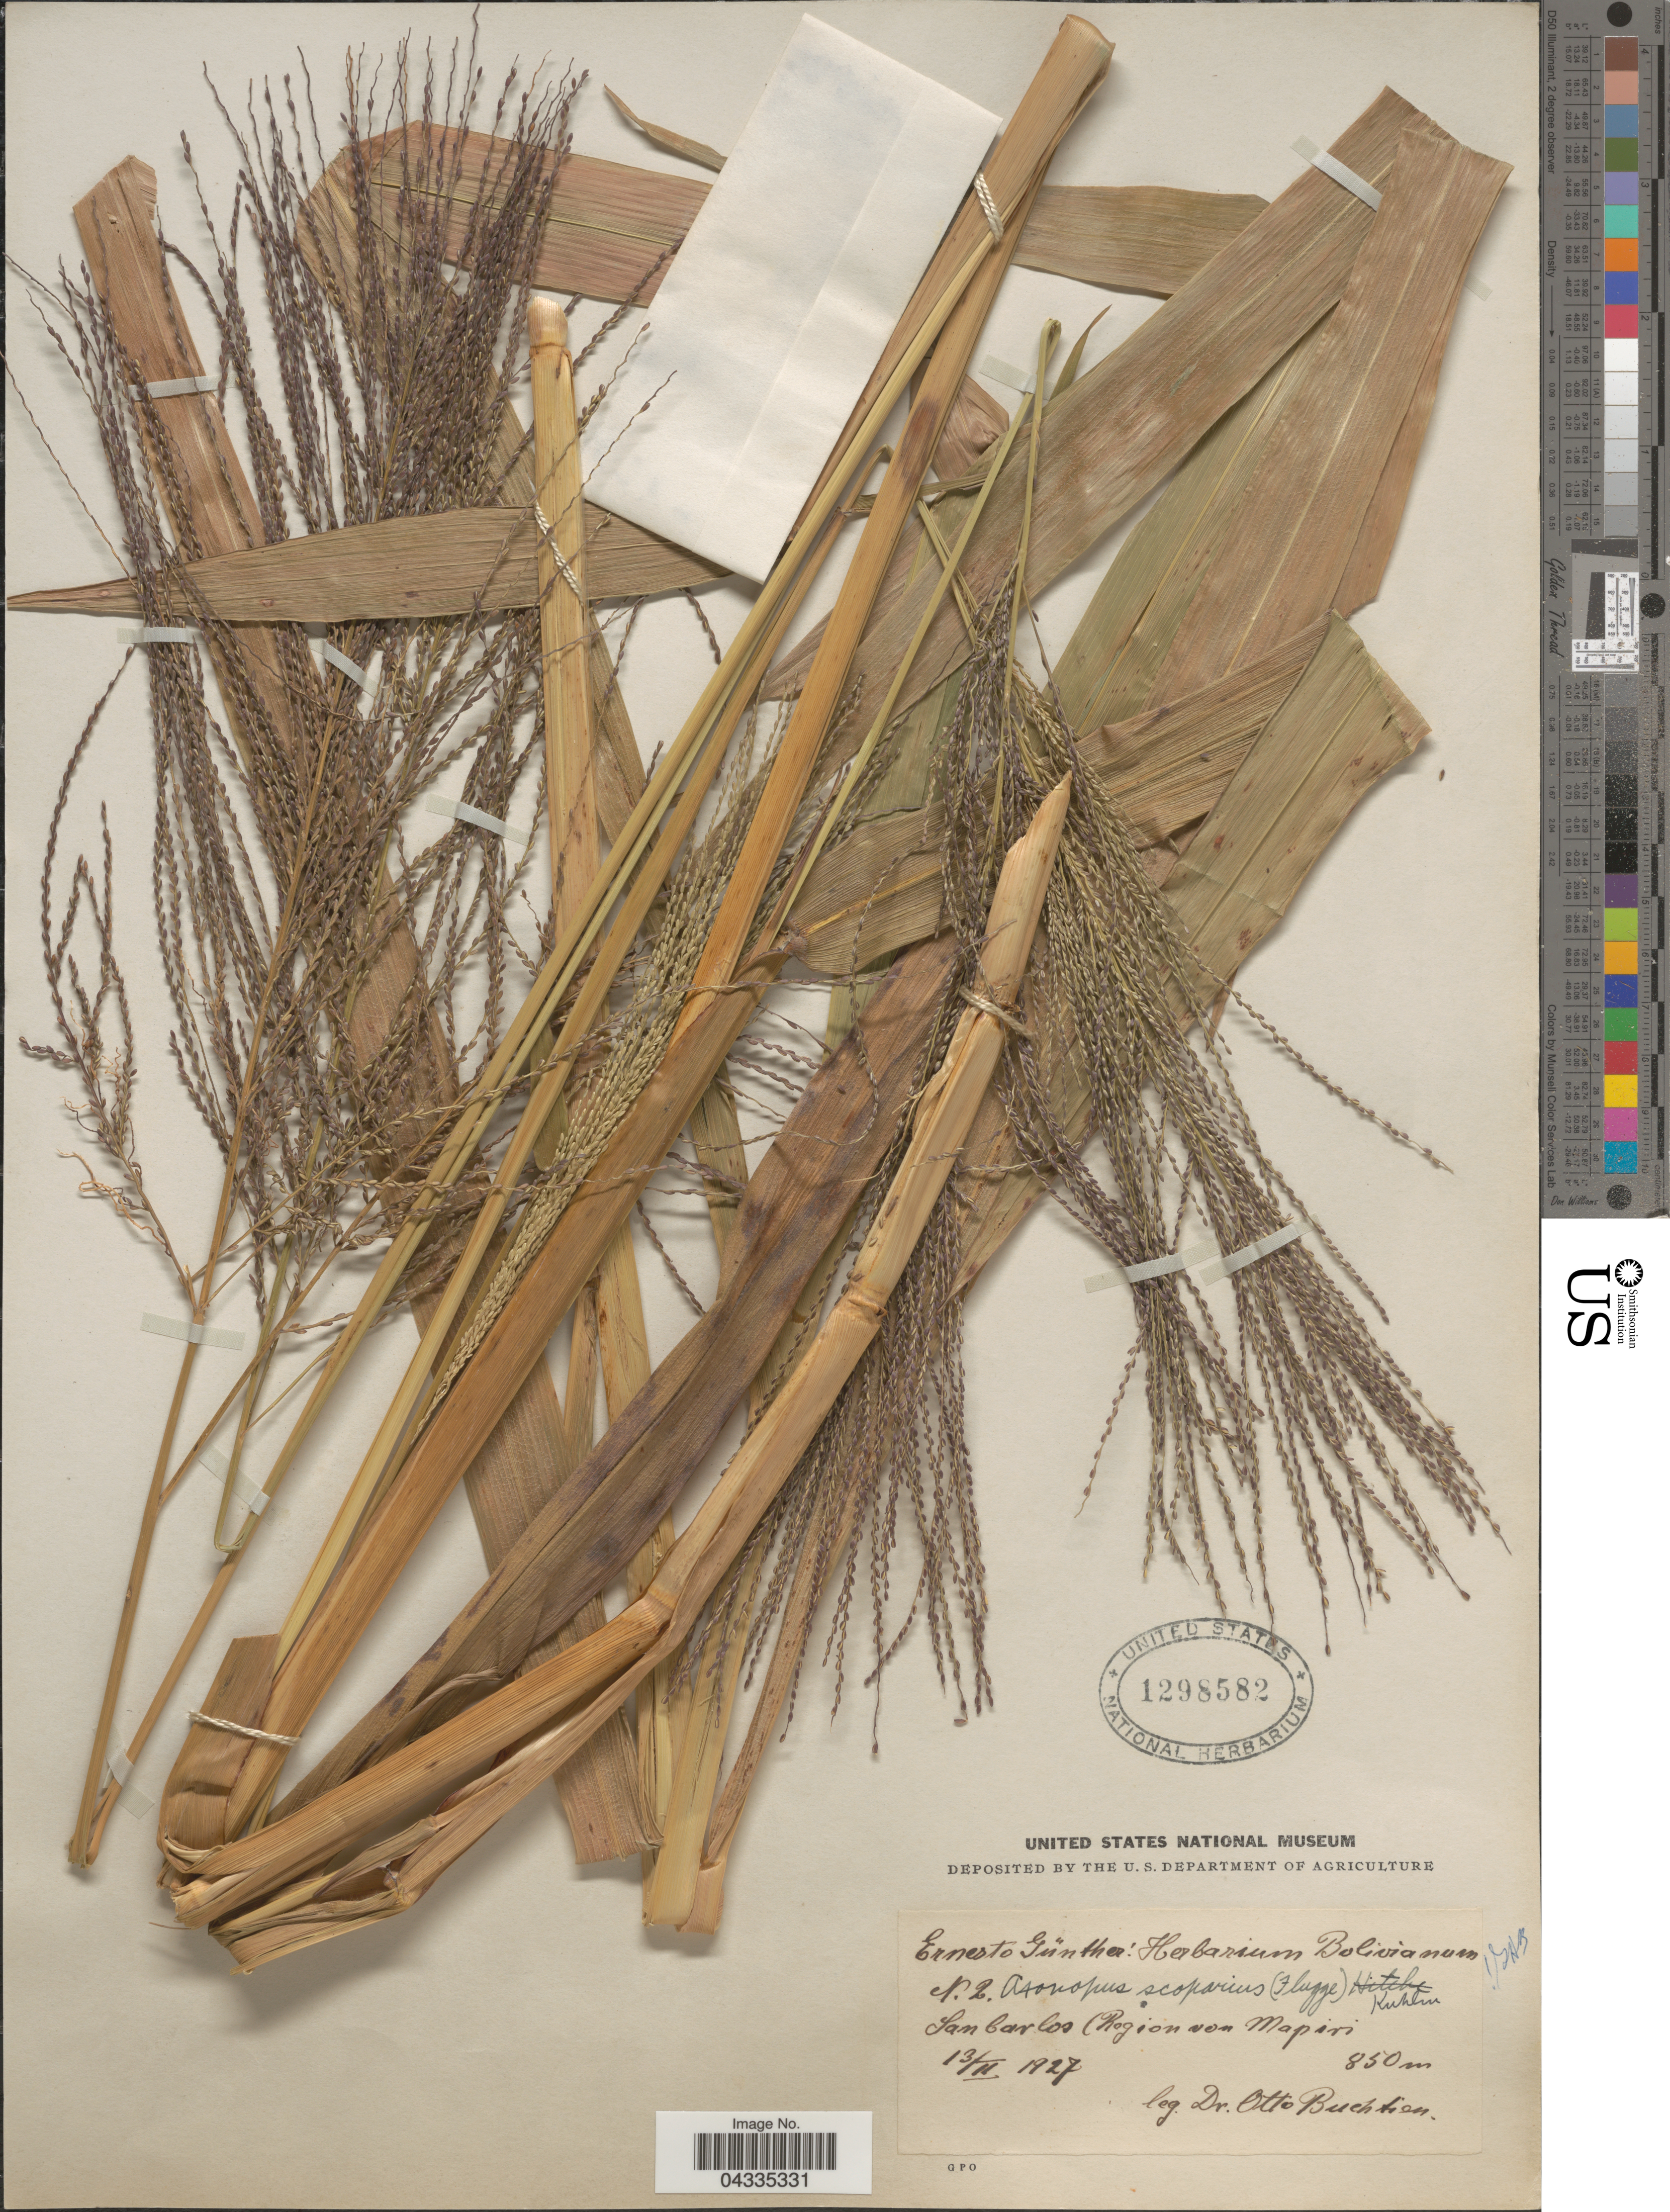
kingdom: Plantae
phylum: Tracheophyta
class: Liliopsida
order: Poales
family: Poaceae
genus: Axonopus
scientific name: Axonopus scoparius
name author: (Flüggé) Kuhlm.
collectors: O. Buchtien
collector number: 2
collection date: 1927-02-13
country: Bolivia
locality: San Carlos (Region von Mapiri).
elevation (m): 850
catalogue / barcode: US 1298582